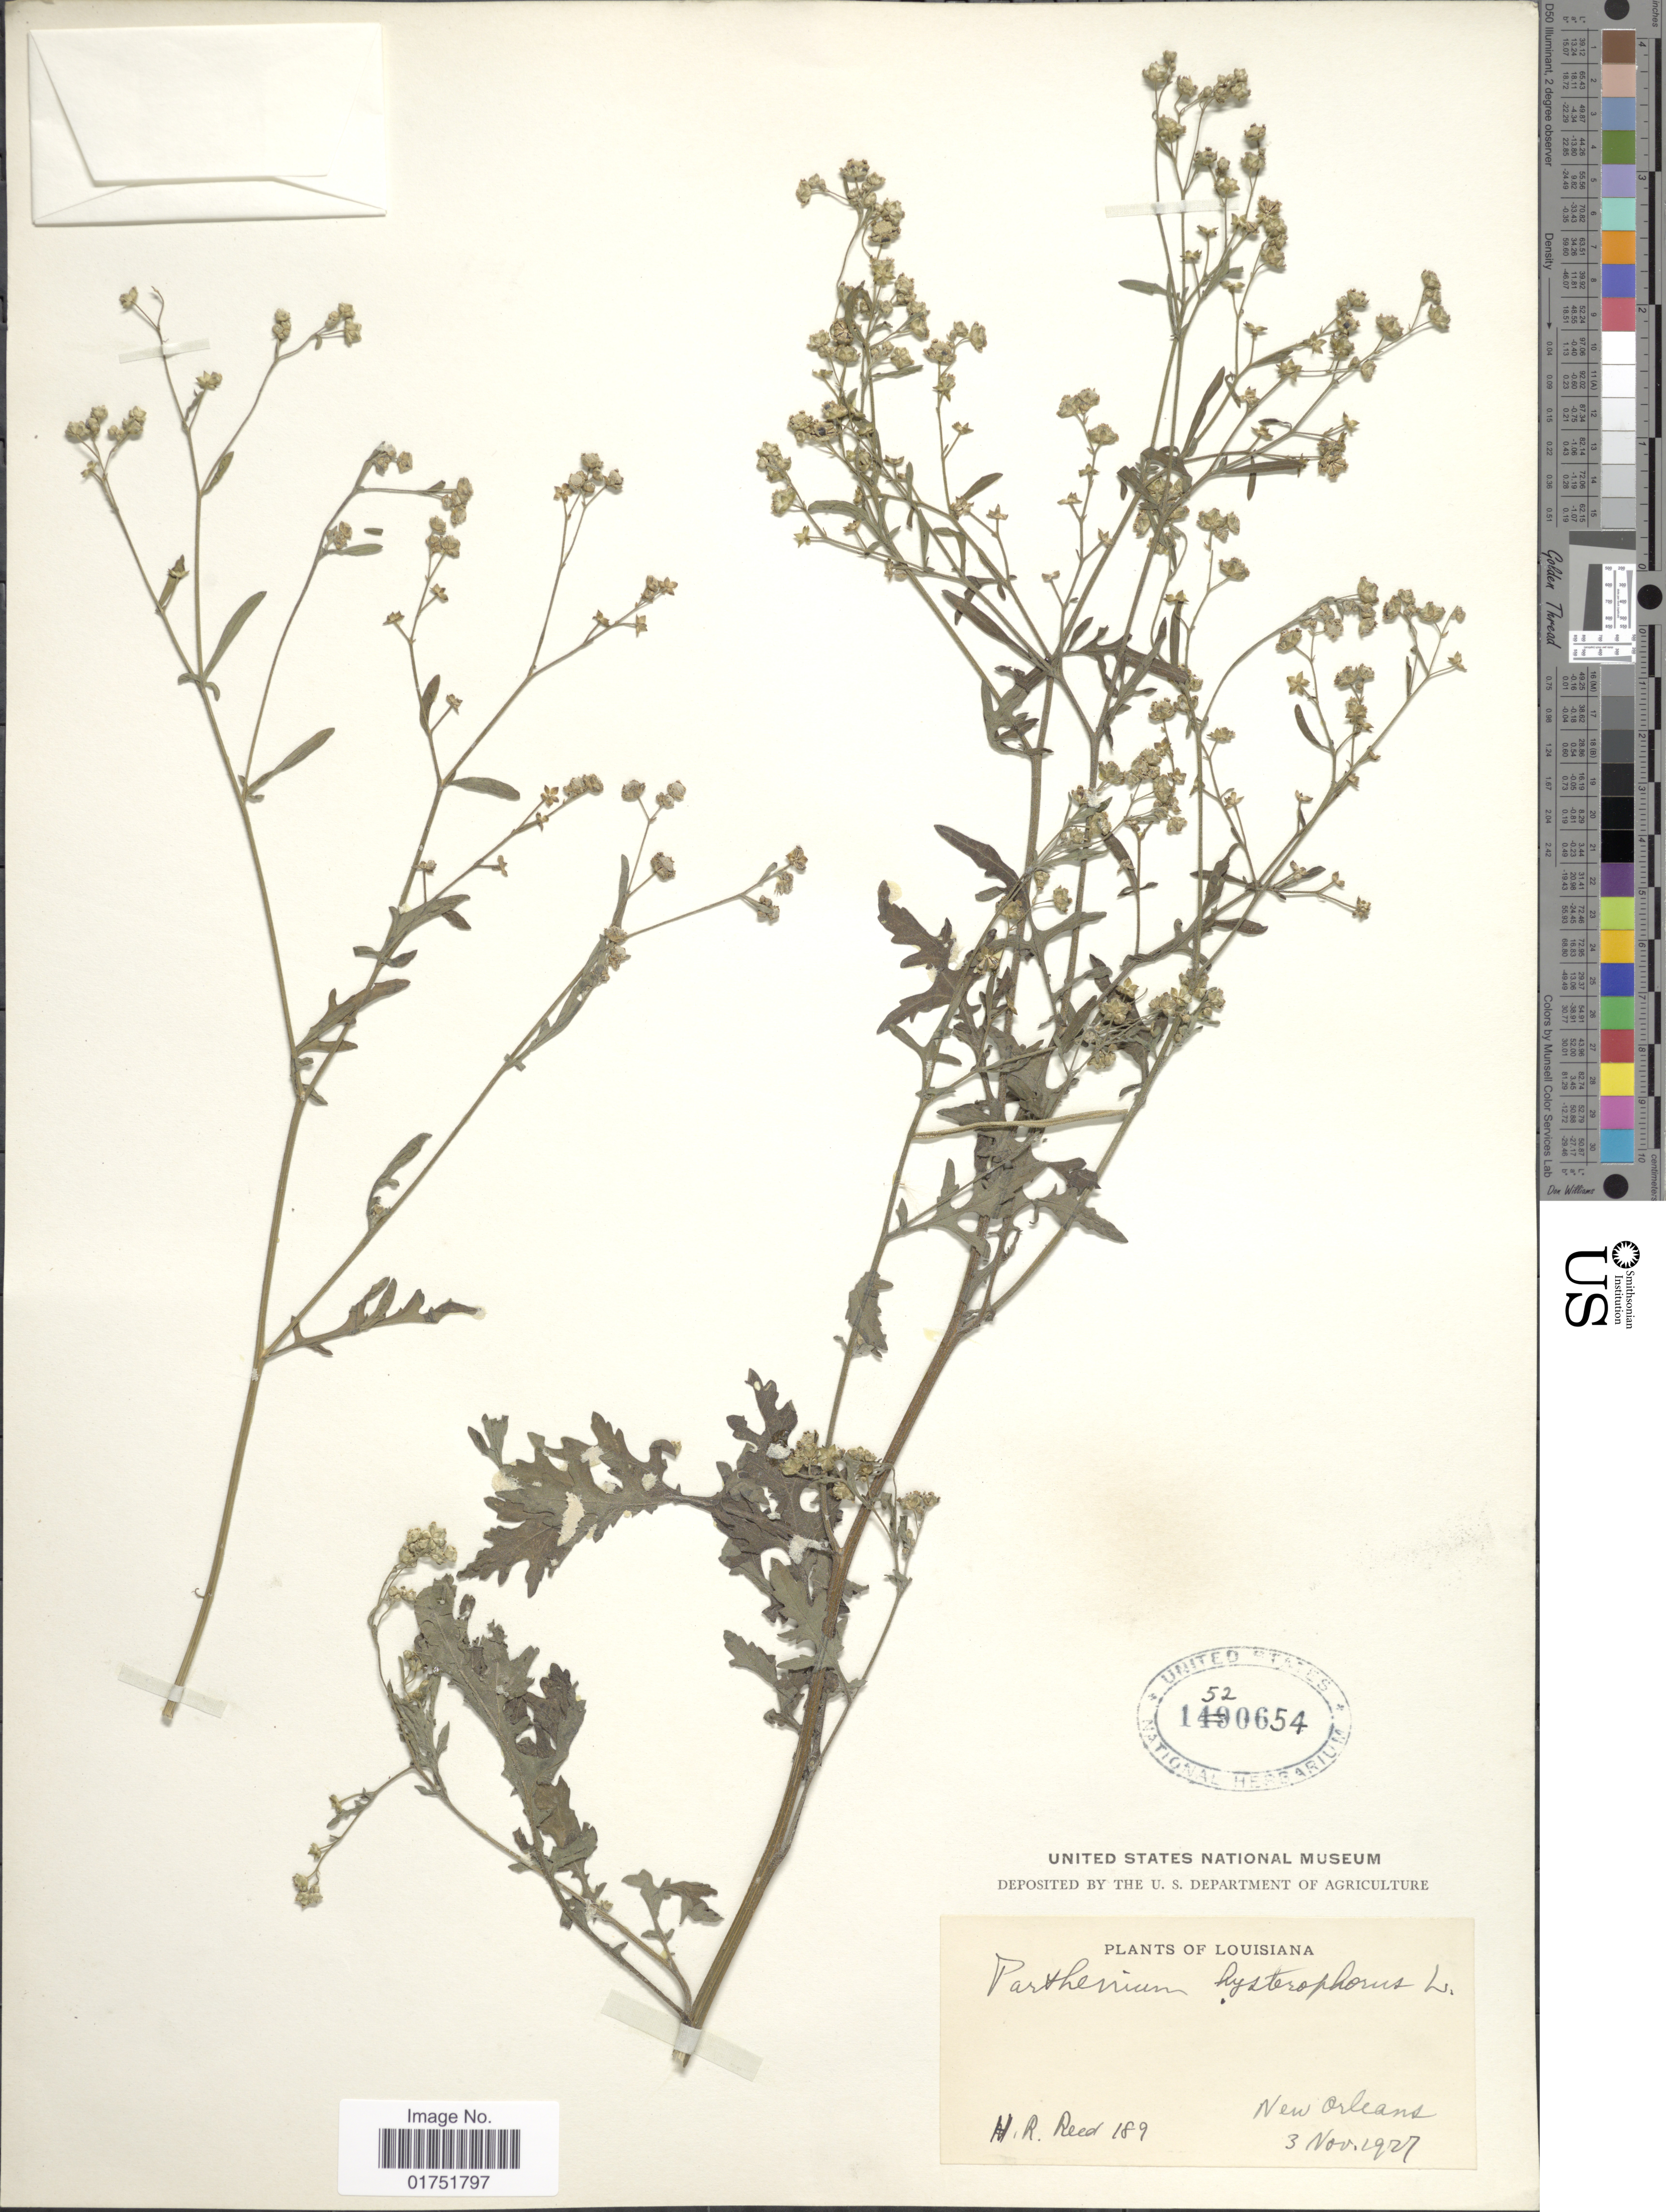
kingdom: Plantae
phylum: Tracheophyta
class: Magnoliopsida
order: Asterales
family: Asteraceae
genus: Parthenium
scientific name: Parthenium hysterophorus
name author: L.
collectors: H. Reed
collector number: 189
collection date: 1927-11-03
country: United States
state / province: Louisiana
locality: New Orleans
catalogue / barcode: US 1520654